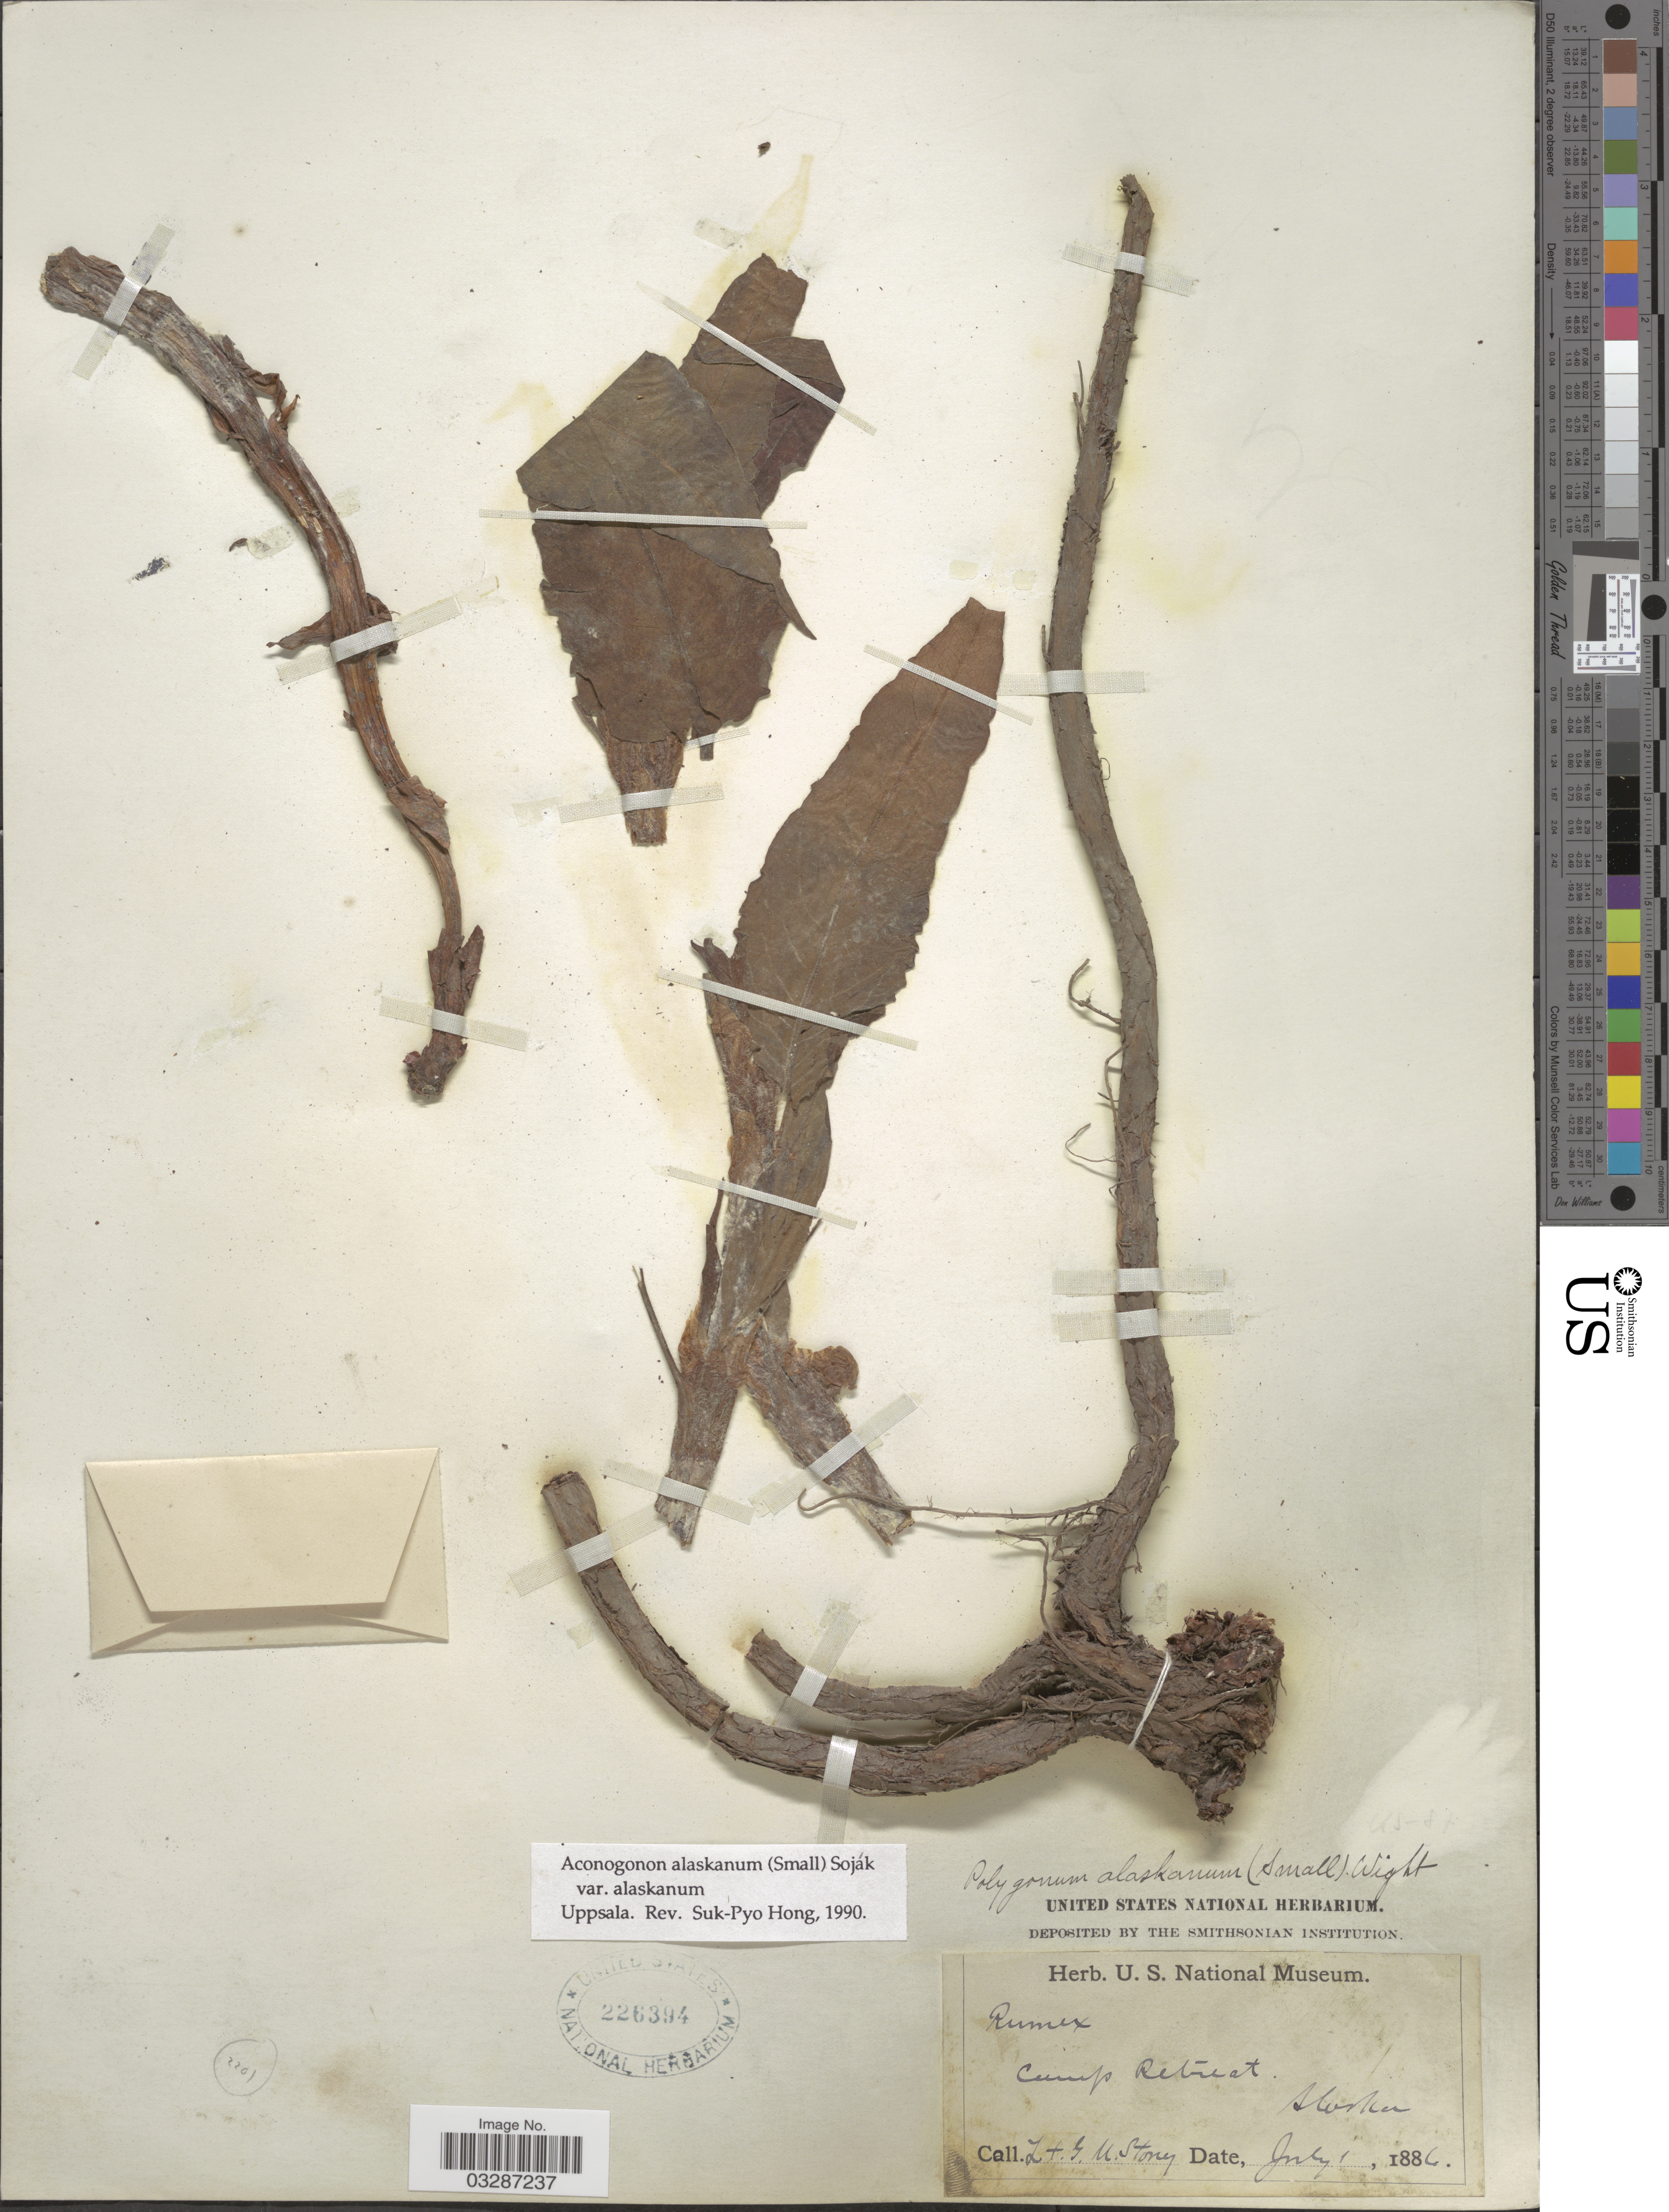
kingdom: Plantae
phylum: Tracheophyta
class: Magnoliopsida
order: Caryophyllales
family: Polygonaceae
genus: Koenigia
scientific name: Koenigia alaskana var. alaskana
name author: (Small) T.M. Schust. & Reveal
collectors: L. Stoney & G. Stoney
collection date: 1886-07-01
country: United States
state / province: Alaska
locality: Camp Retreat.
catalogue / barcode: US 226394